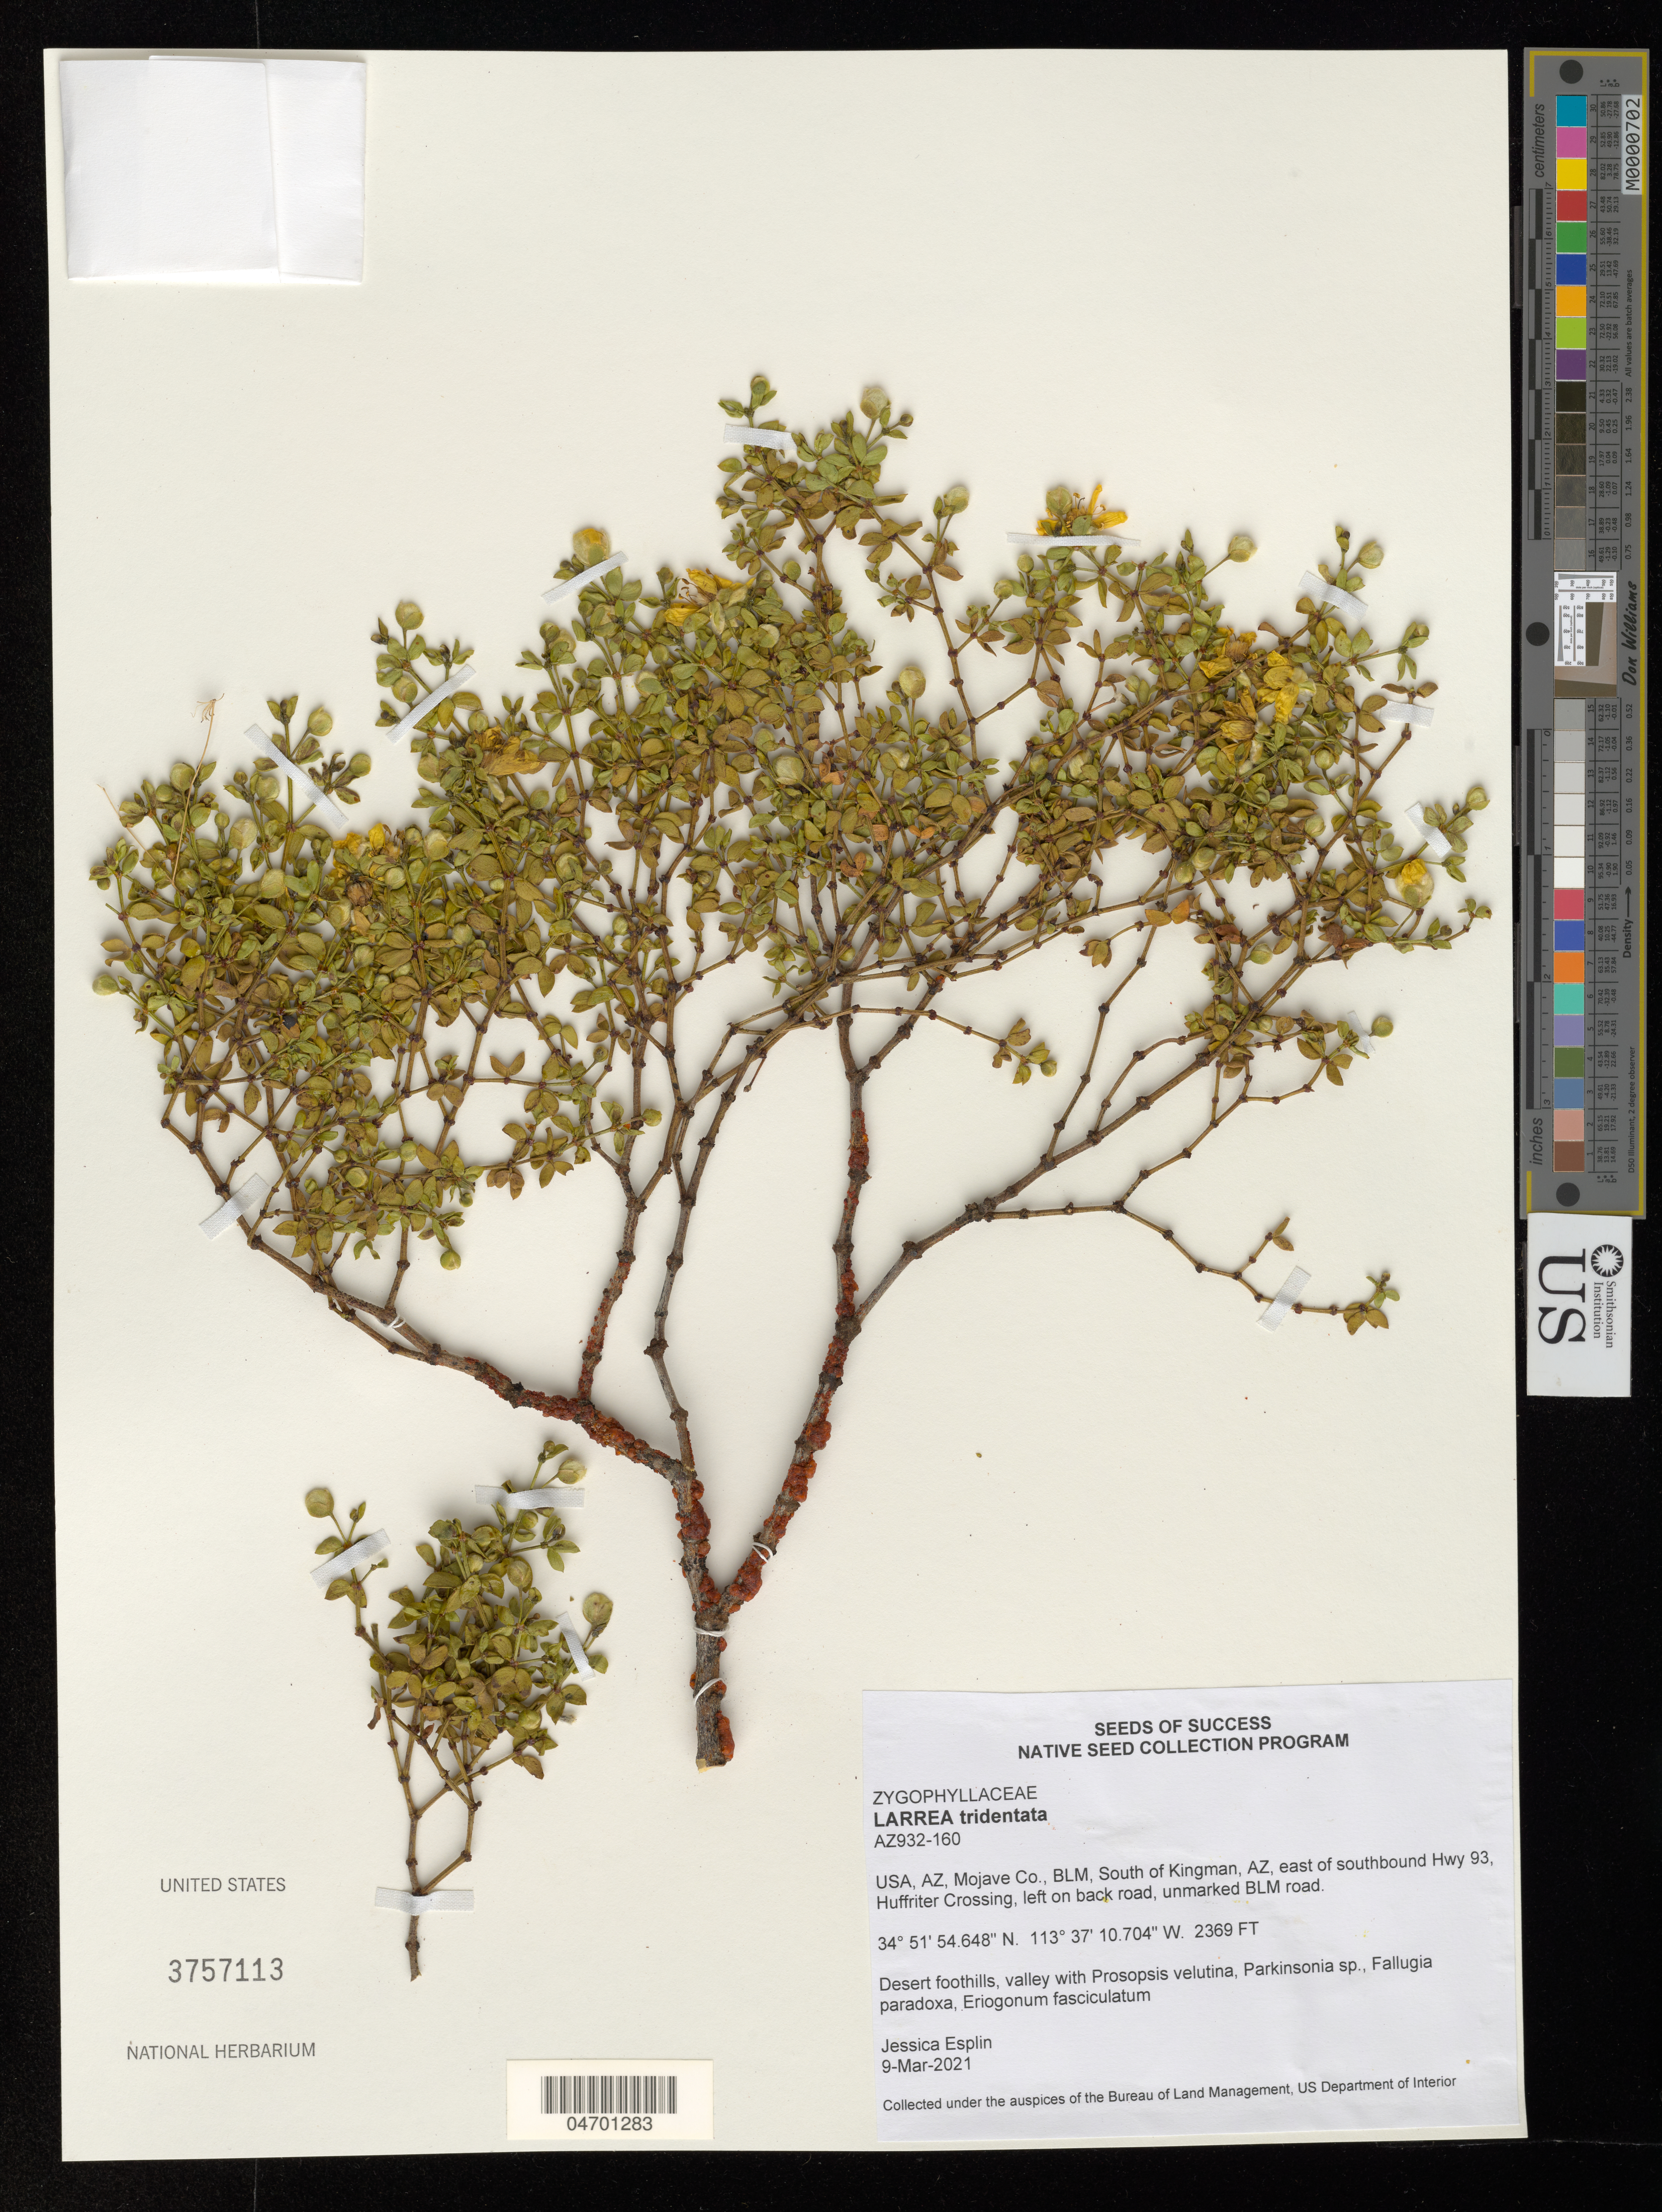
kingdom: Plantae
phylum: Tracheophyta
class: Magnoliopsida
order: Zygophyllales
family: Zygophyllaceae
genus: Larrea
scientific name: Larrea tridentata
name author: (Sessé & Moc. ex DC.) Coville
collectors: A. Ron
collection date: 2021-03-09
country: United States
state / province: Arizona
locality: AZ, Mojave Co., BLM, South of Kingman, east of southbound Hwy 93, Huffriter Crossing, left on back road, unmarked BLM road.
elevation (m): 722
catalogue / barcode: US 3757113